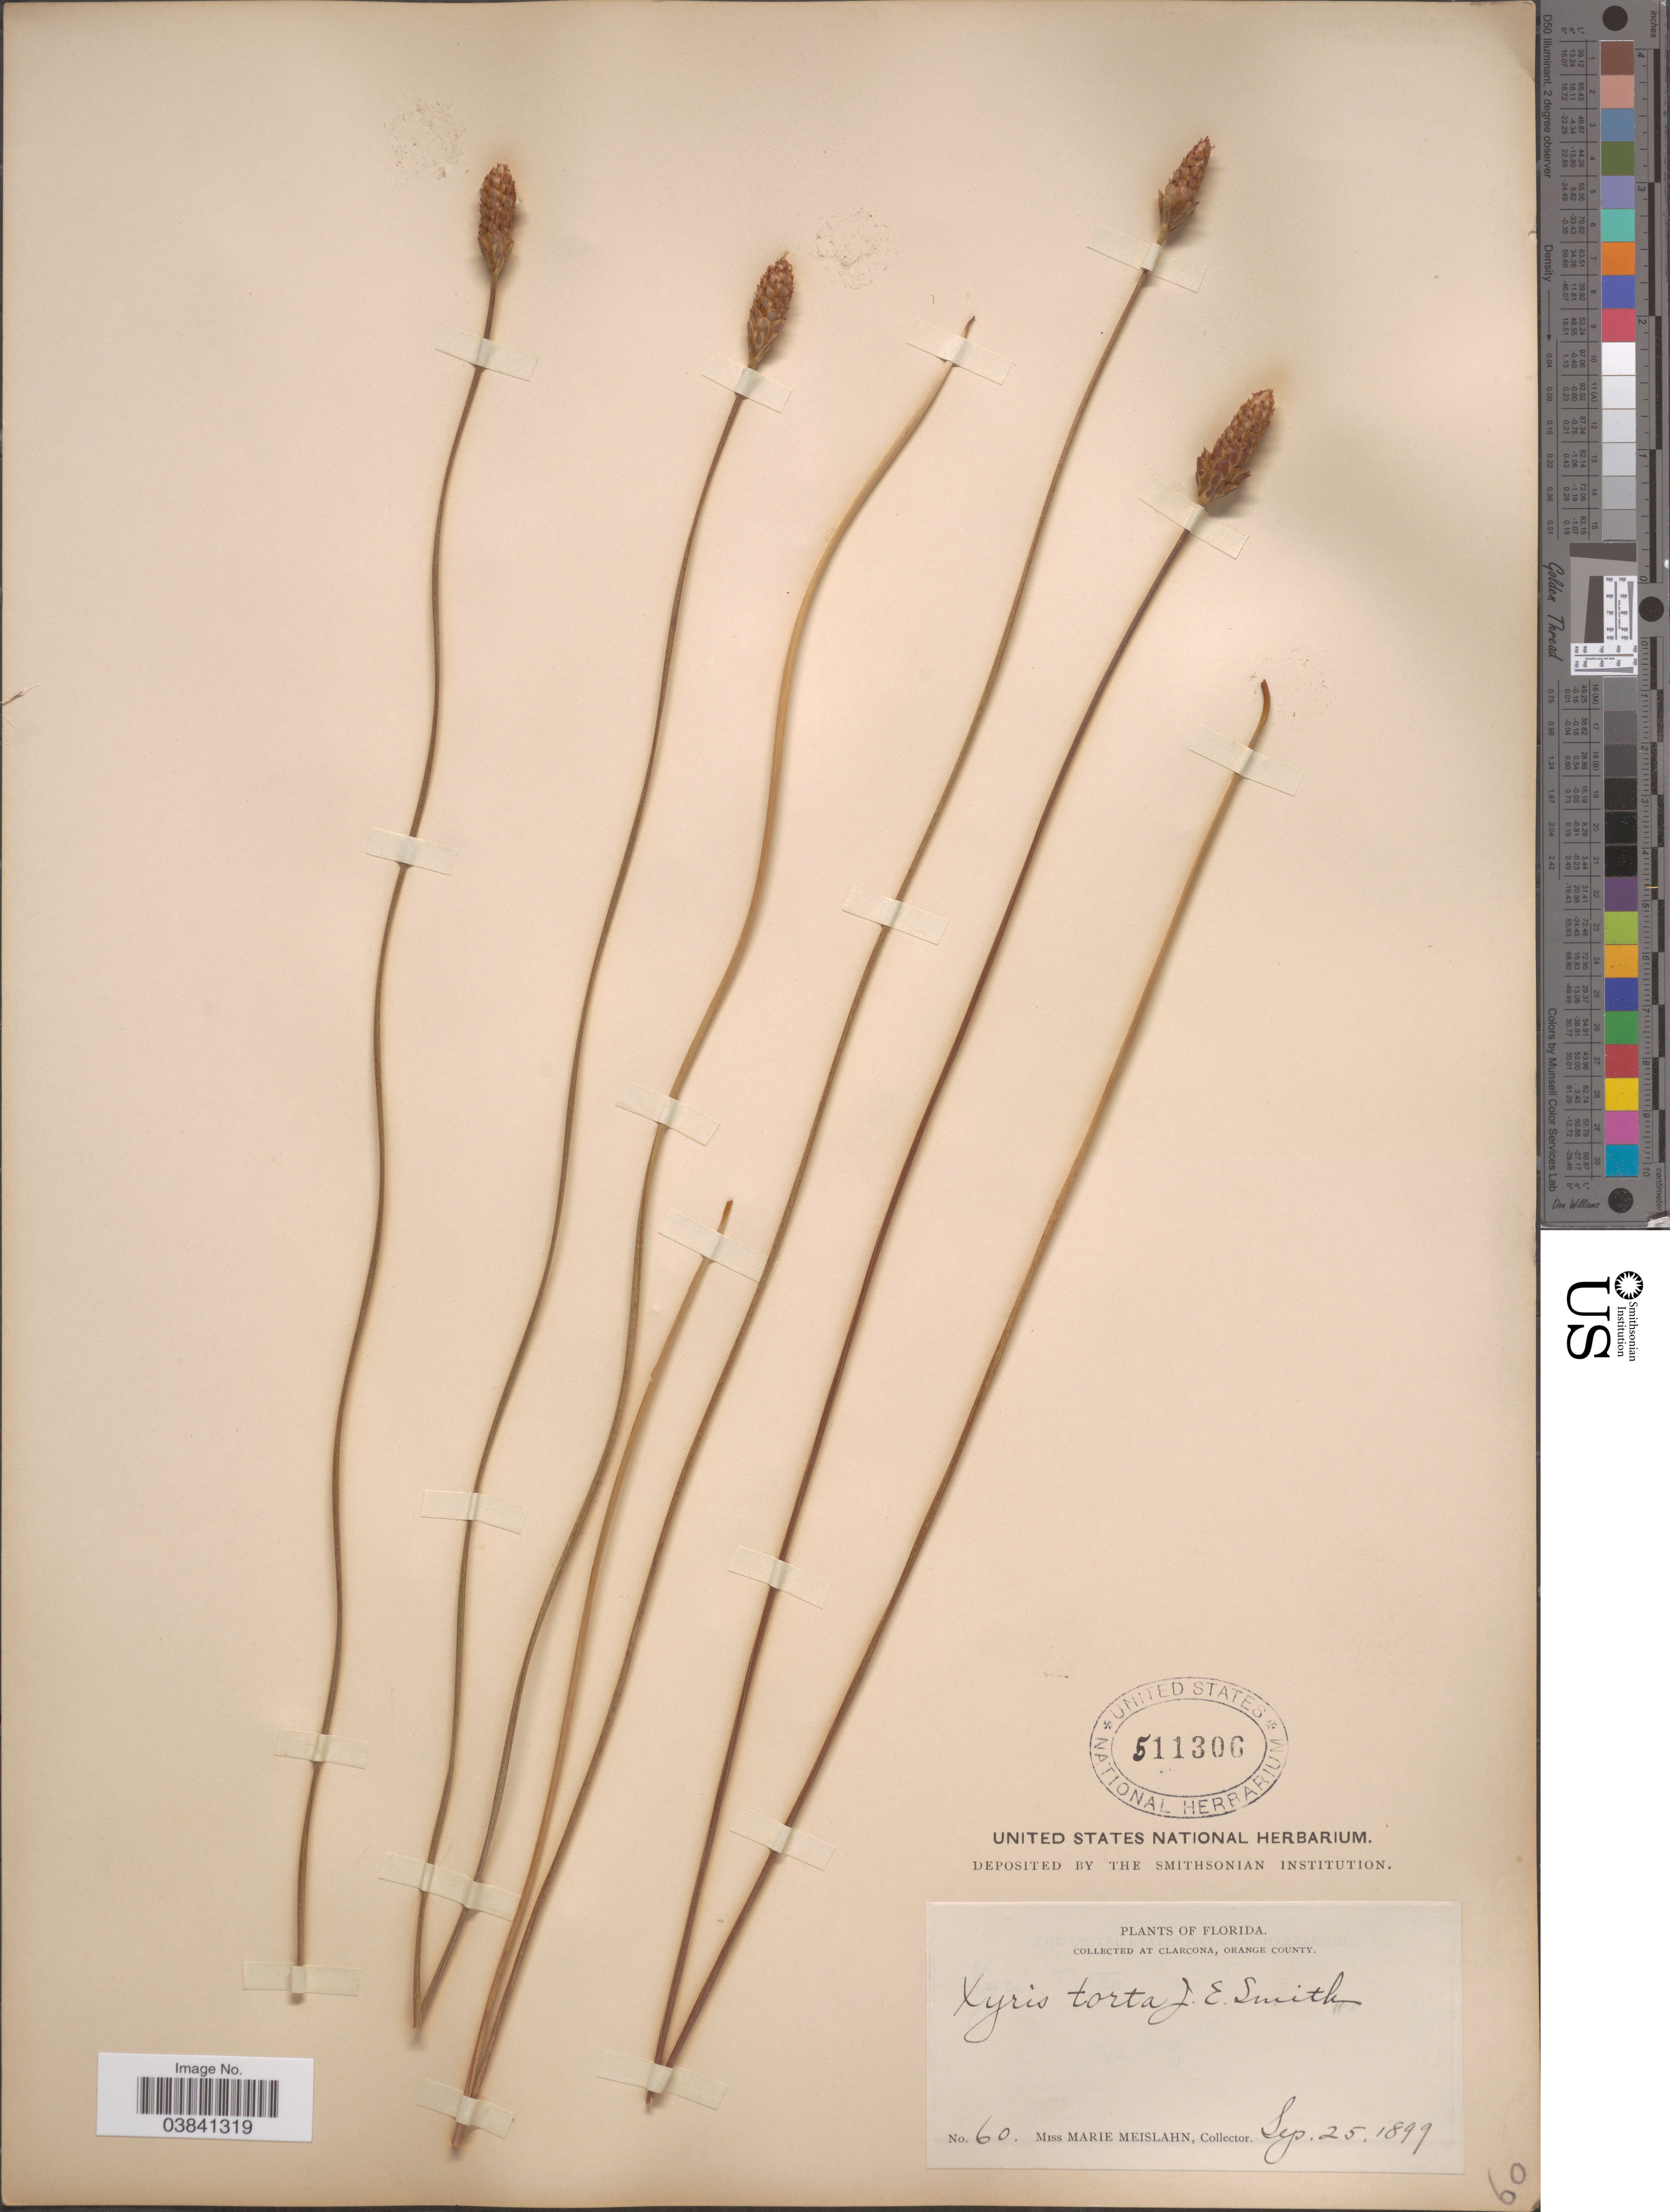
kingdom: Plantae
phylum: Tracheophyta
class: Liliopsida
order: Poales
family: Xyridaceae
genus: Xyris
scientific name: Xyris caroliniana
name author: Walter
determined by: Strong, Mark T., (BOT), Smithsonian Institution - National Museum of Natural History (UNITED STATES)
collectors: M. Meislahn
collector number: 60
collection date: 1899-09-25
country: United States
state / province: Florida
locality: At Clarcona, Orange County.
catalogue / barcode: US 511306